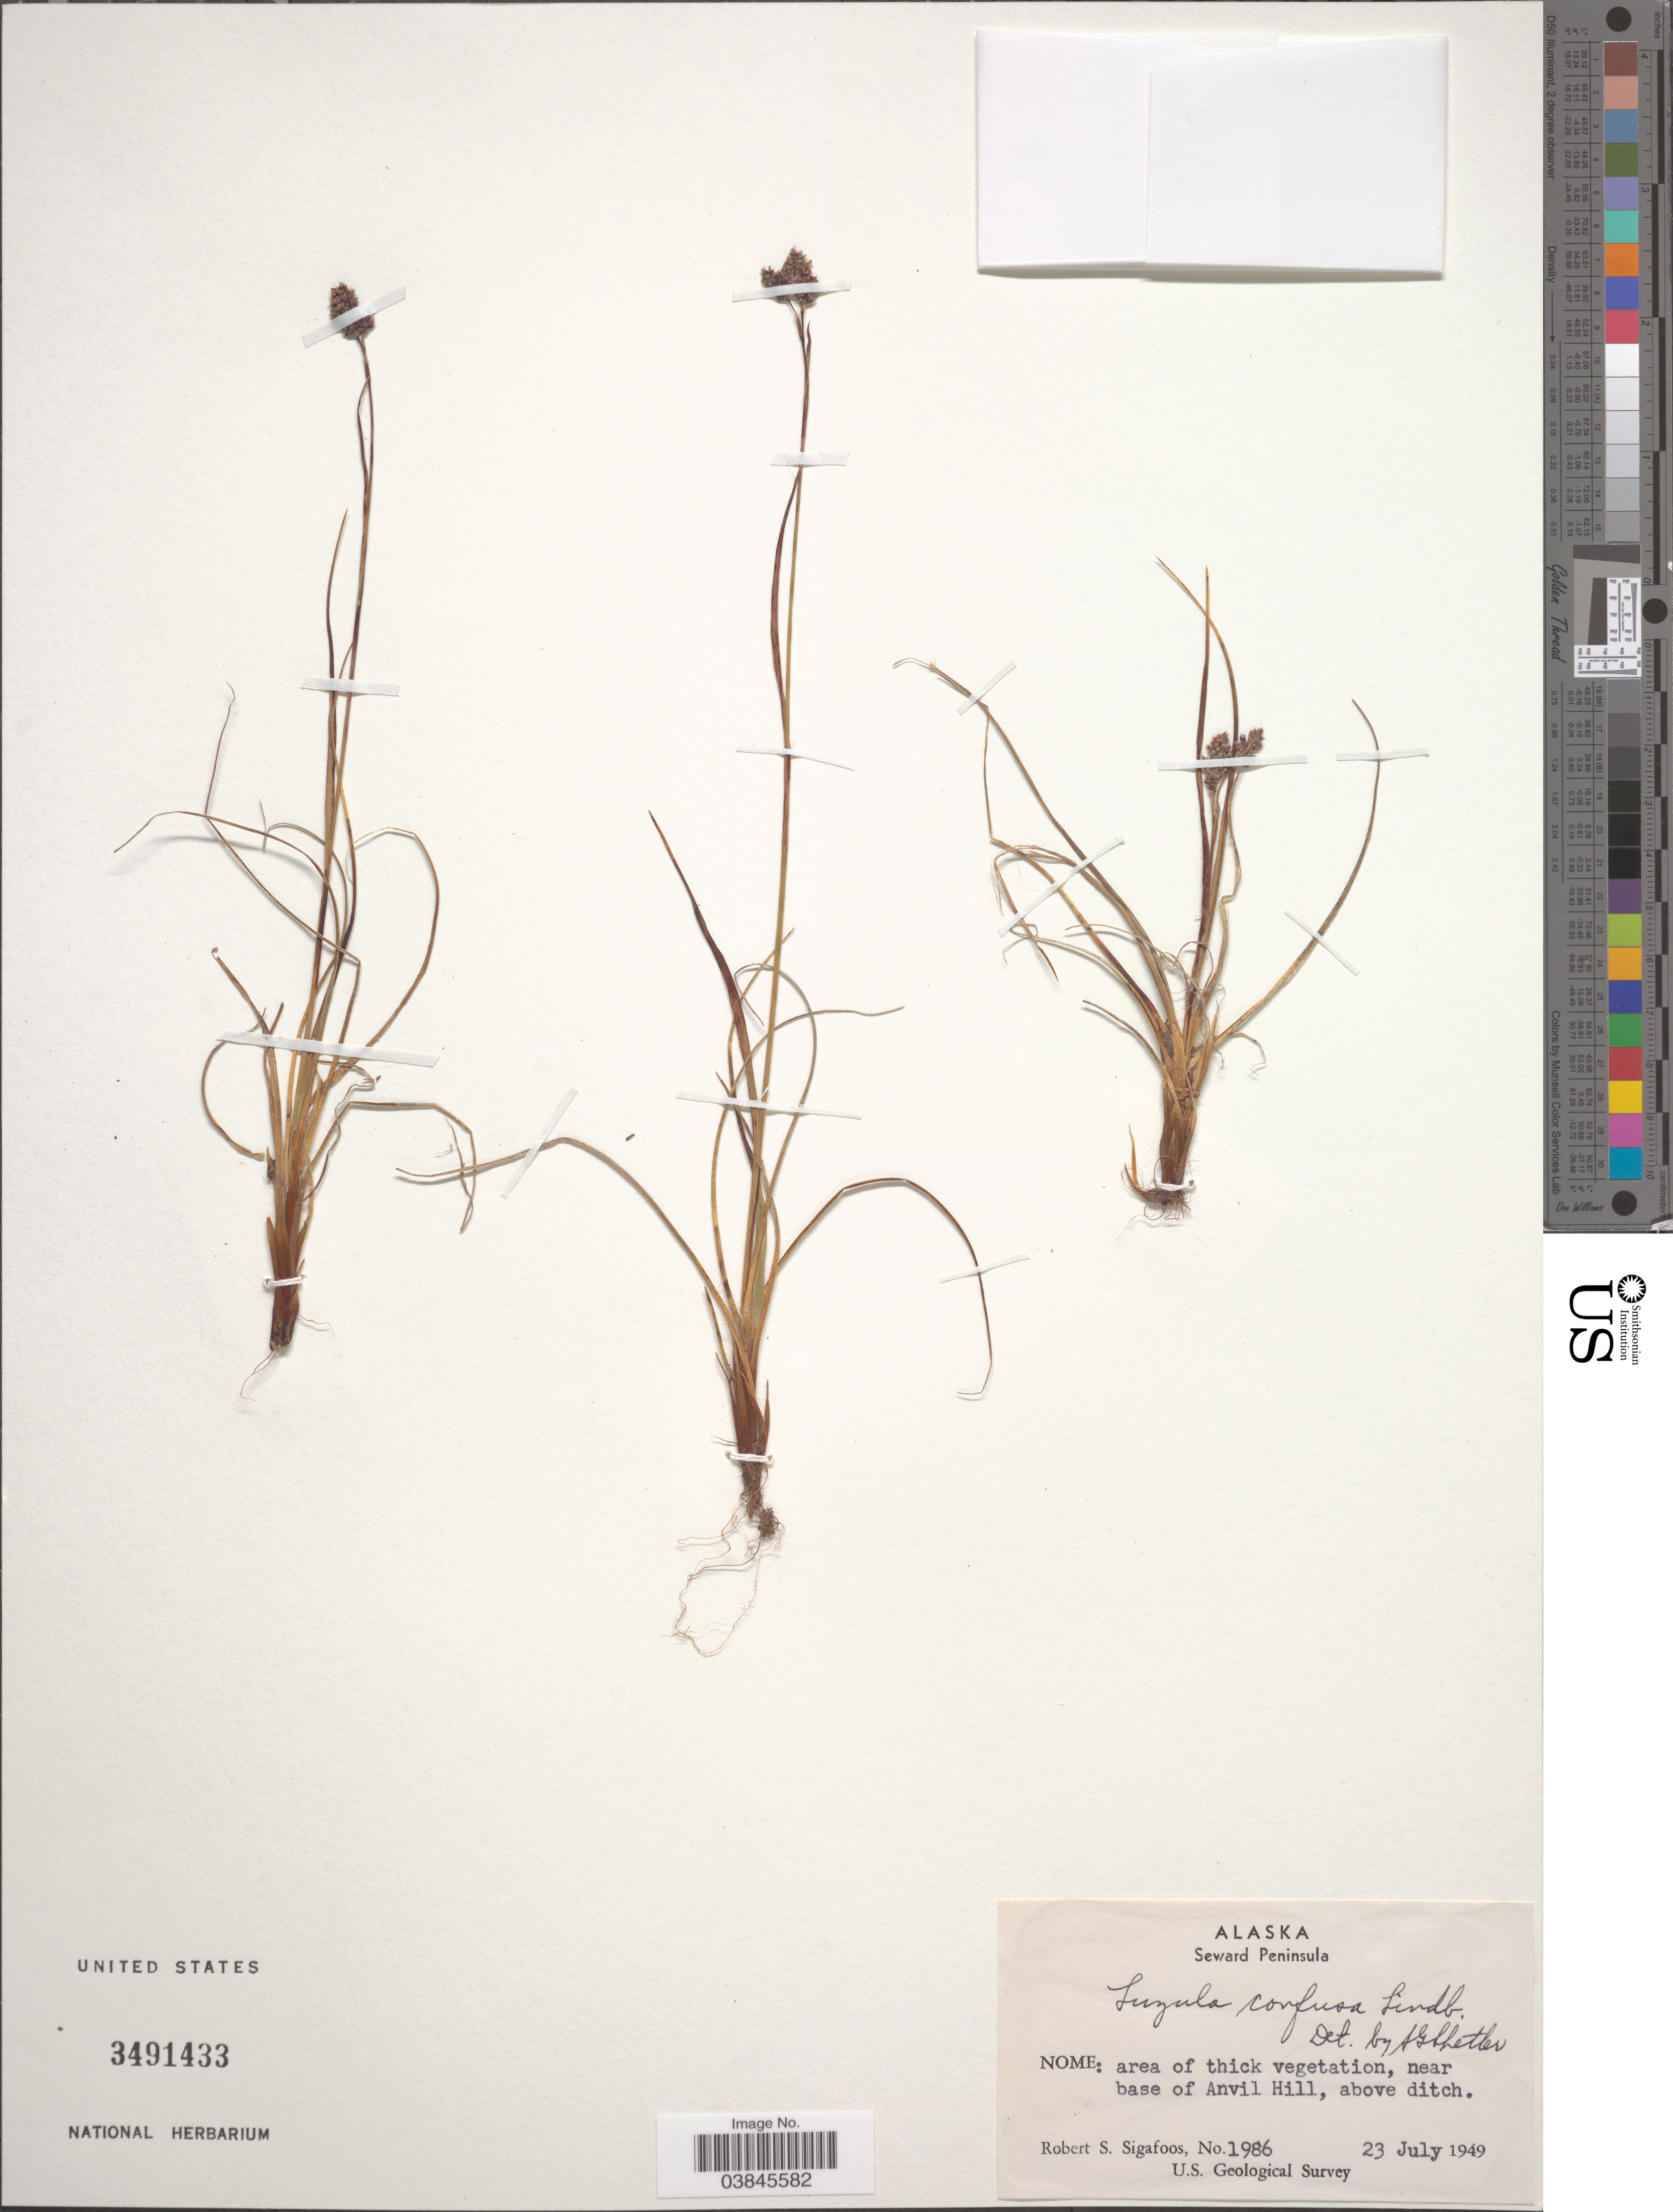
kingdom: Plantae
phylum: Tracheophyta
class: Liliopsida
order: Poales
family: Juncaceae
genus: Luzula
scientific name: Luzula confusa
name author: Lindeb.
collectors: R. Sigafoos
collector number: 1986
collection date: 1949-07-23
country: United States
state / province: Alaska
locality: Seward Peninsula. Nome: area of thick vegetation, near base of Anvil Hill, above ditch.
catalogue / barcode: US 3491433